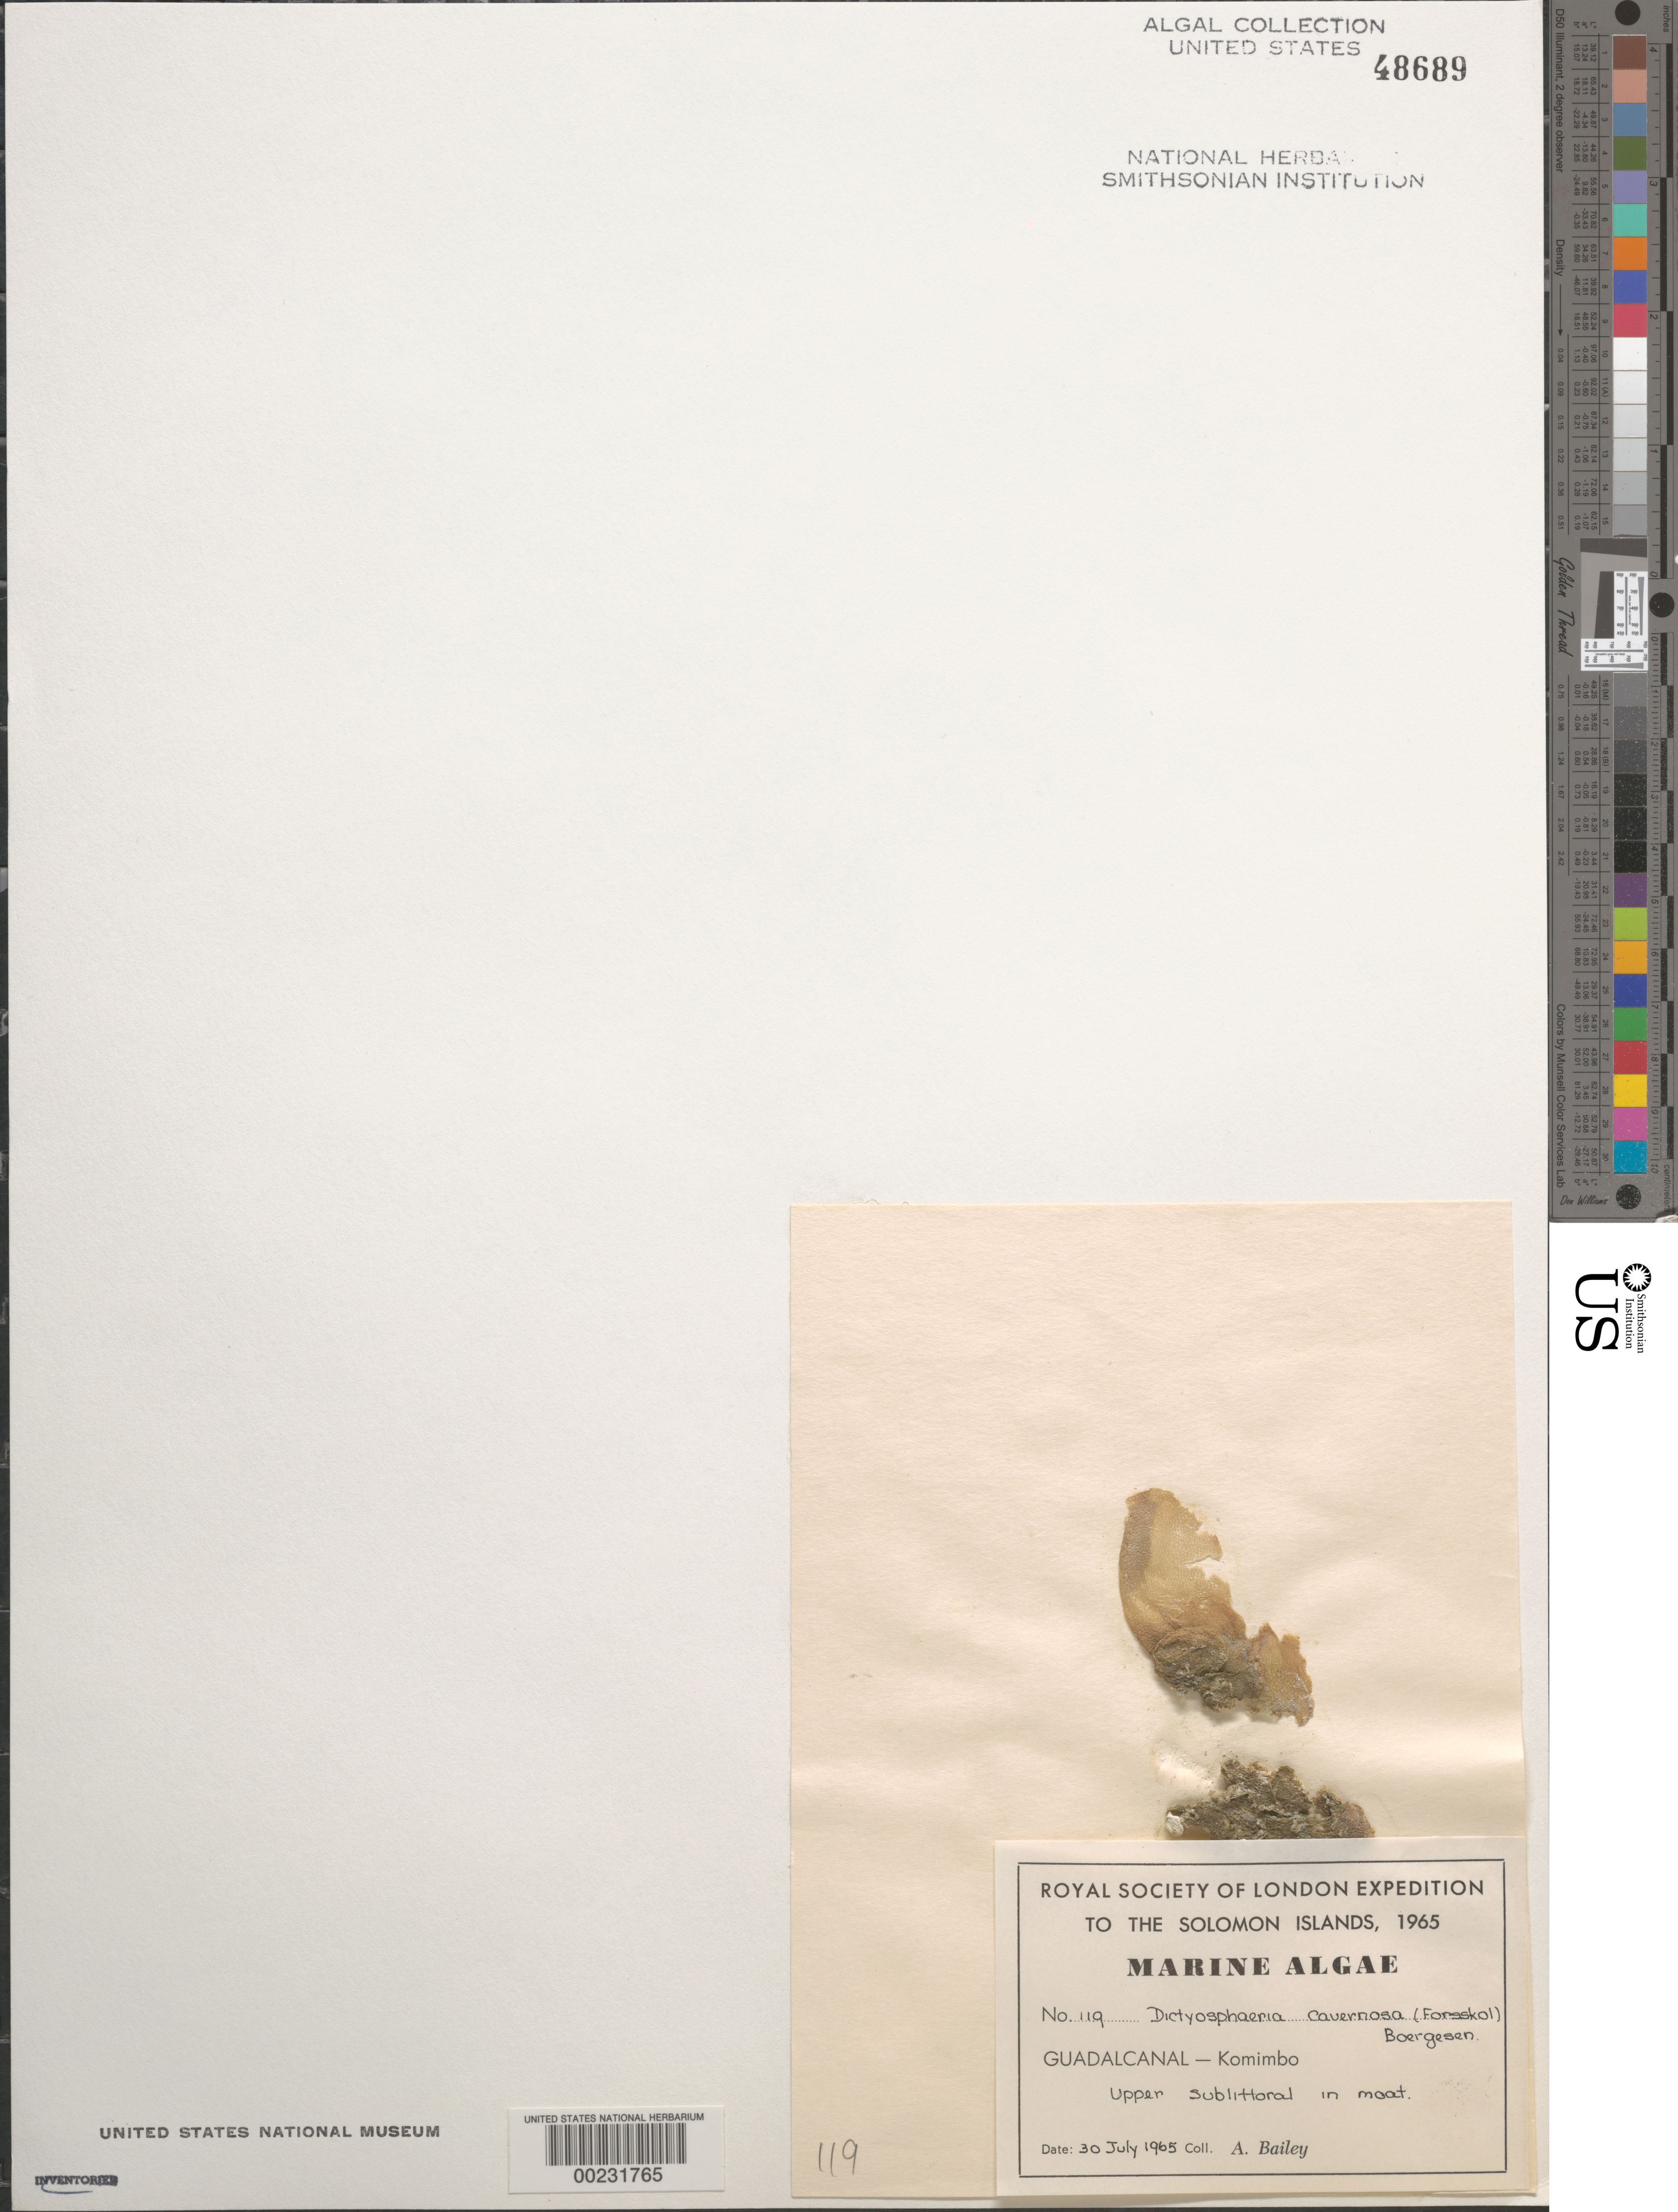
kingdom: Plantae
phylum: Chlorophyta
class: Ulvophyceae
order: Siphonocladales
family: Siphonocladaceae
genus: Dictyosphaeria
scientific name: Dictyosphaeria cavernosa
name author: (Forssk.) Børgesen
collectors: A. Bailey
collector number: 119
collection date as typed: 30 Jul 1965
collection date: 1965-07-30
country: Solomon Islands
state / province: Guadalcanal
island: Guadalcanal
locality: Komimbo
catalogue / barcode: US 48689